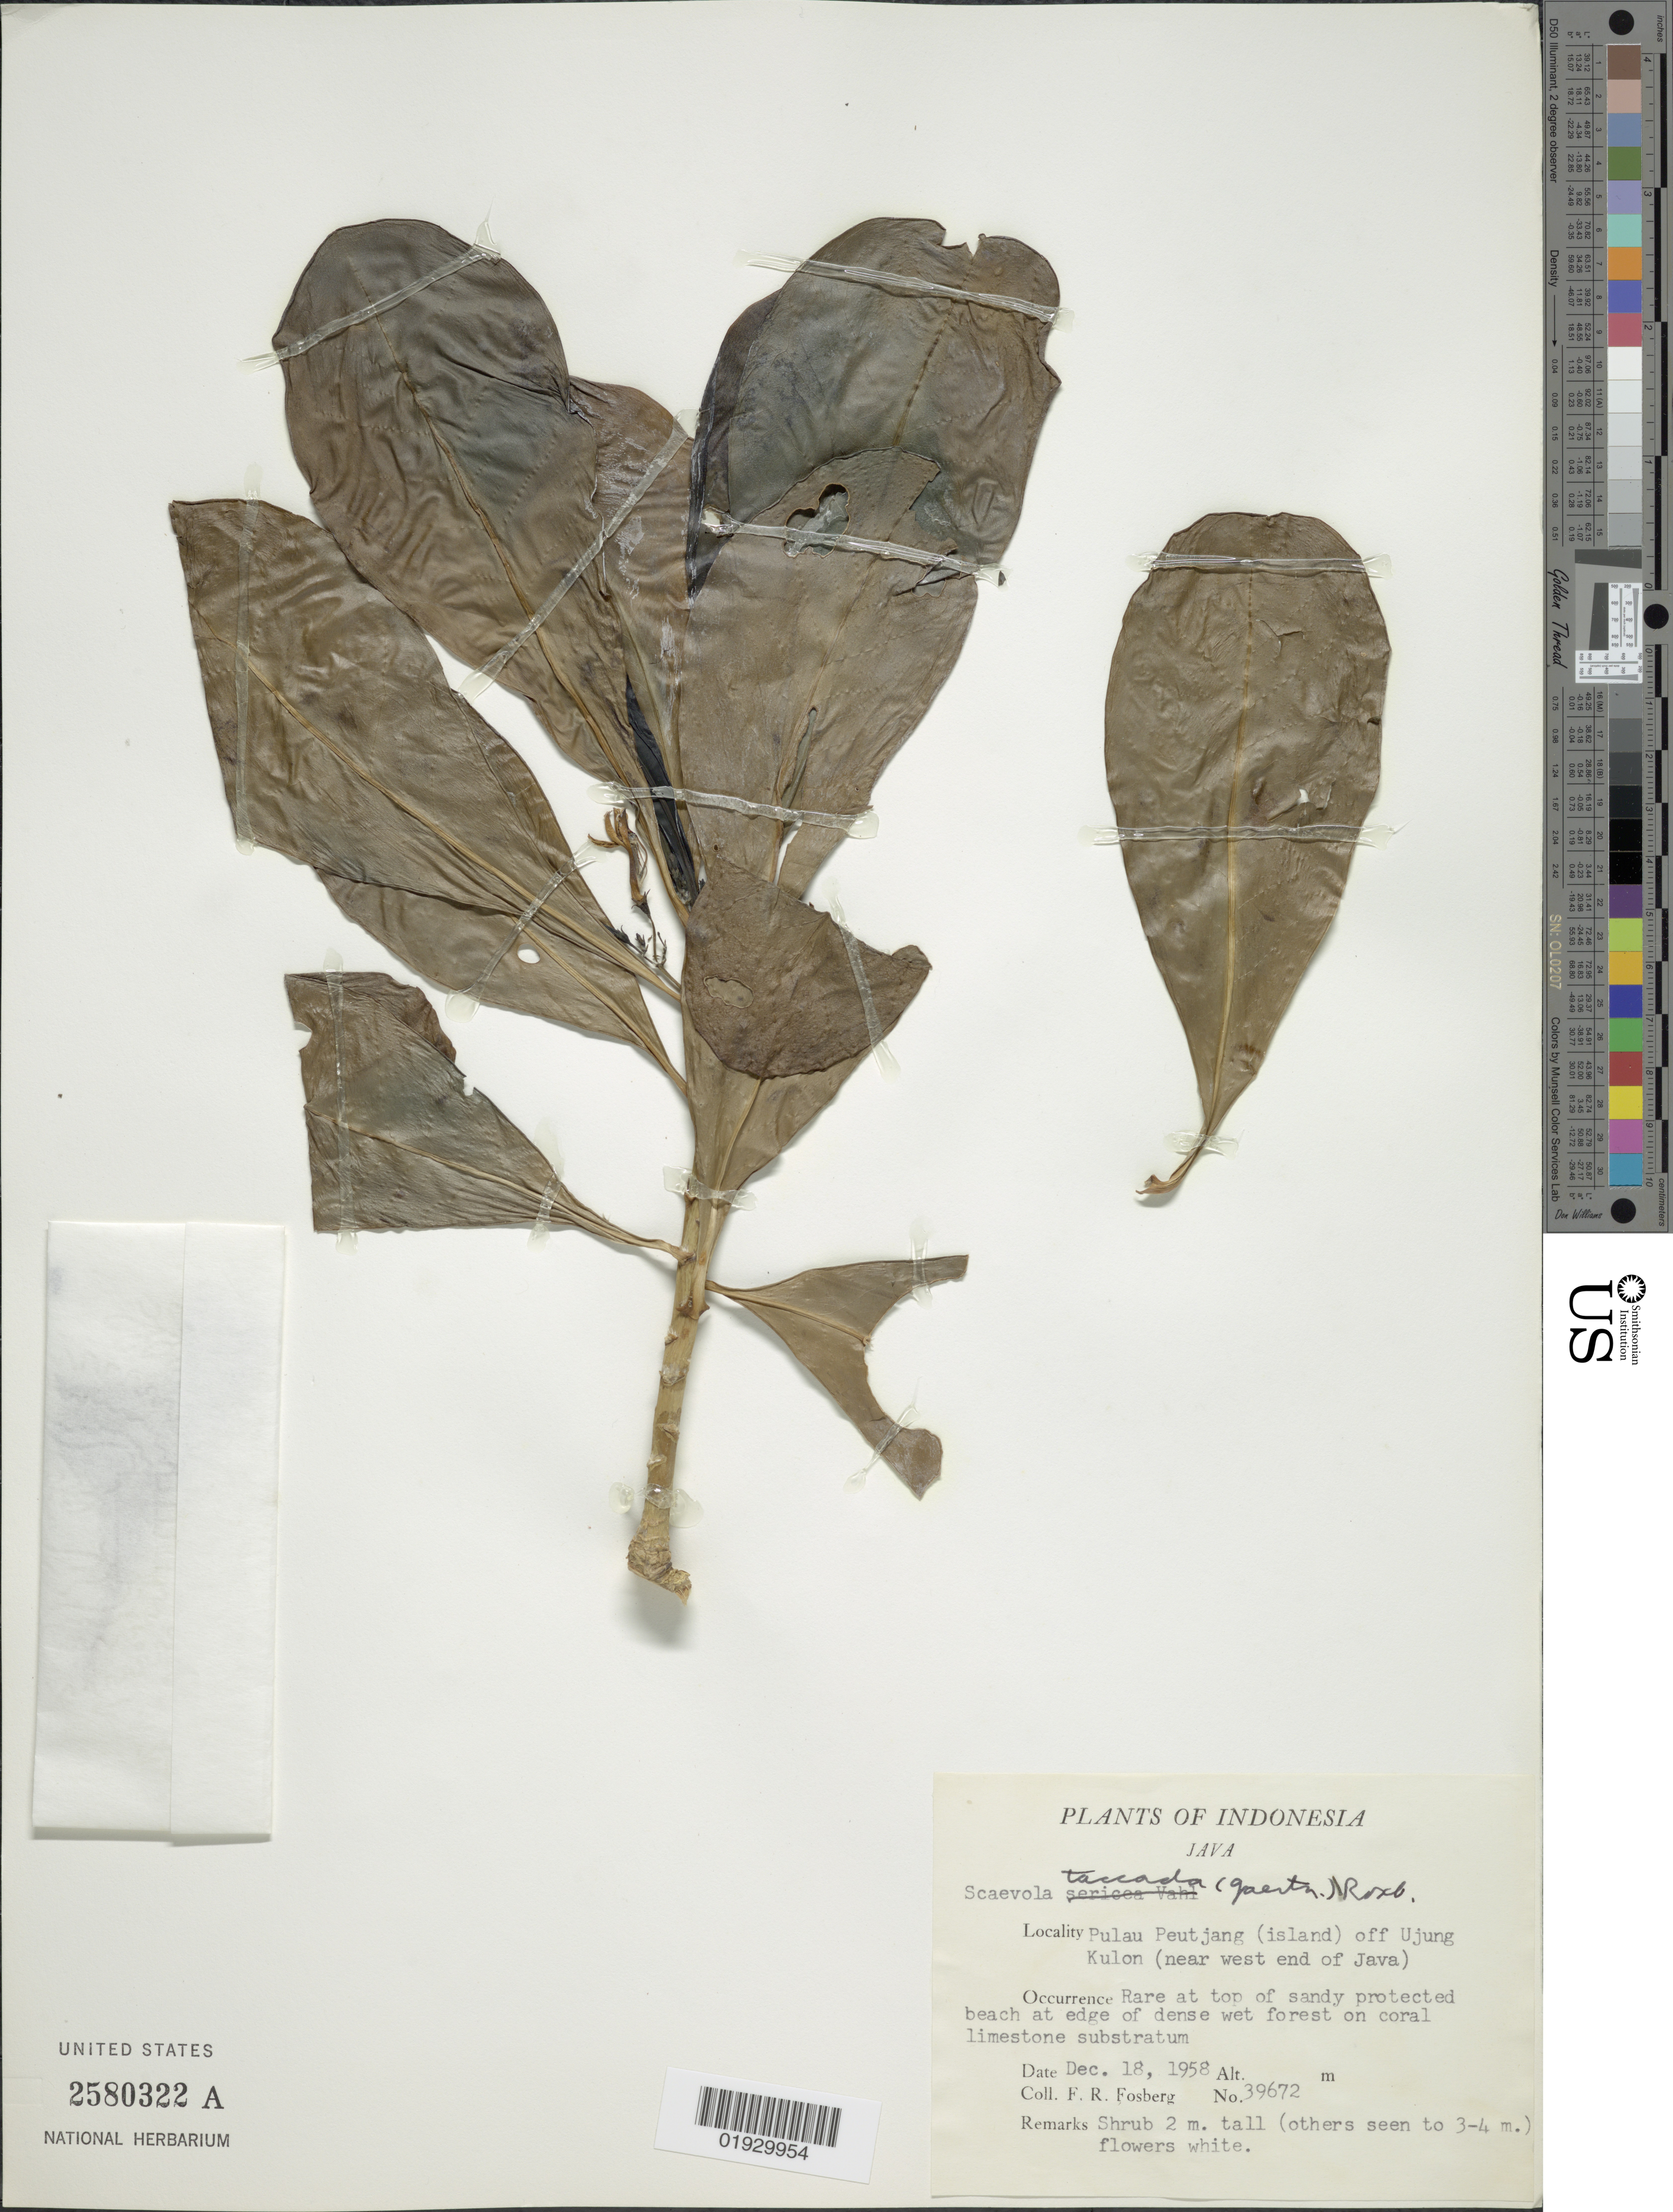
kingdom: Plantae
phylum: Tracheophyta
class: Magnoliopsida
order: Asterales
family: Goodeniaceae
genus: Scaevola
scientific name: Scaevola taccada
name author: (Gaertn.) Roxb.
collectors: F. R. Fosberg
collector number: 39672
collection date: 1958-12-18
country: Indonesia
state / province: Java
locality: Pulau Peutjang (island) off Ujung Kulon (near west end of Java)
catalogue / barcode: US 2580322A